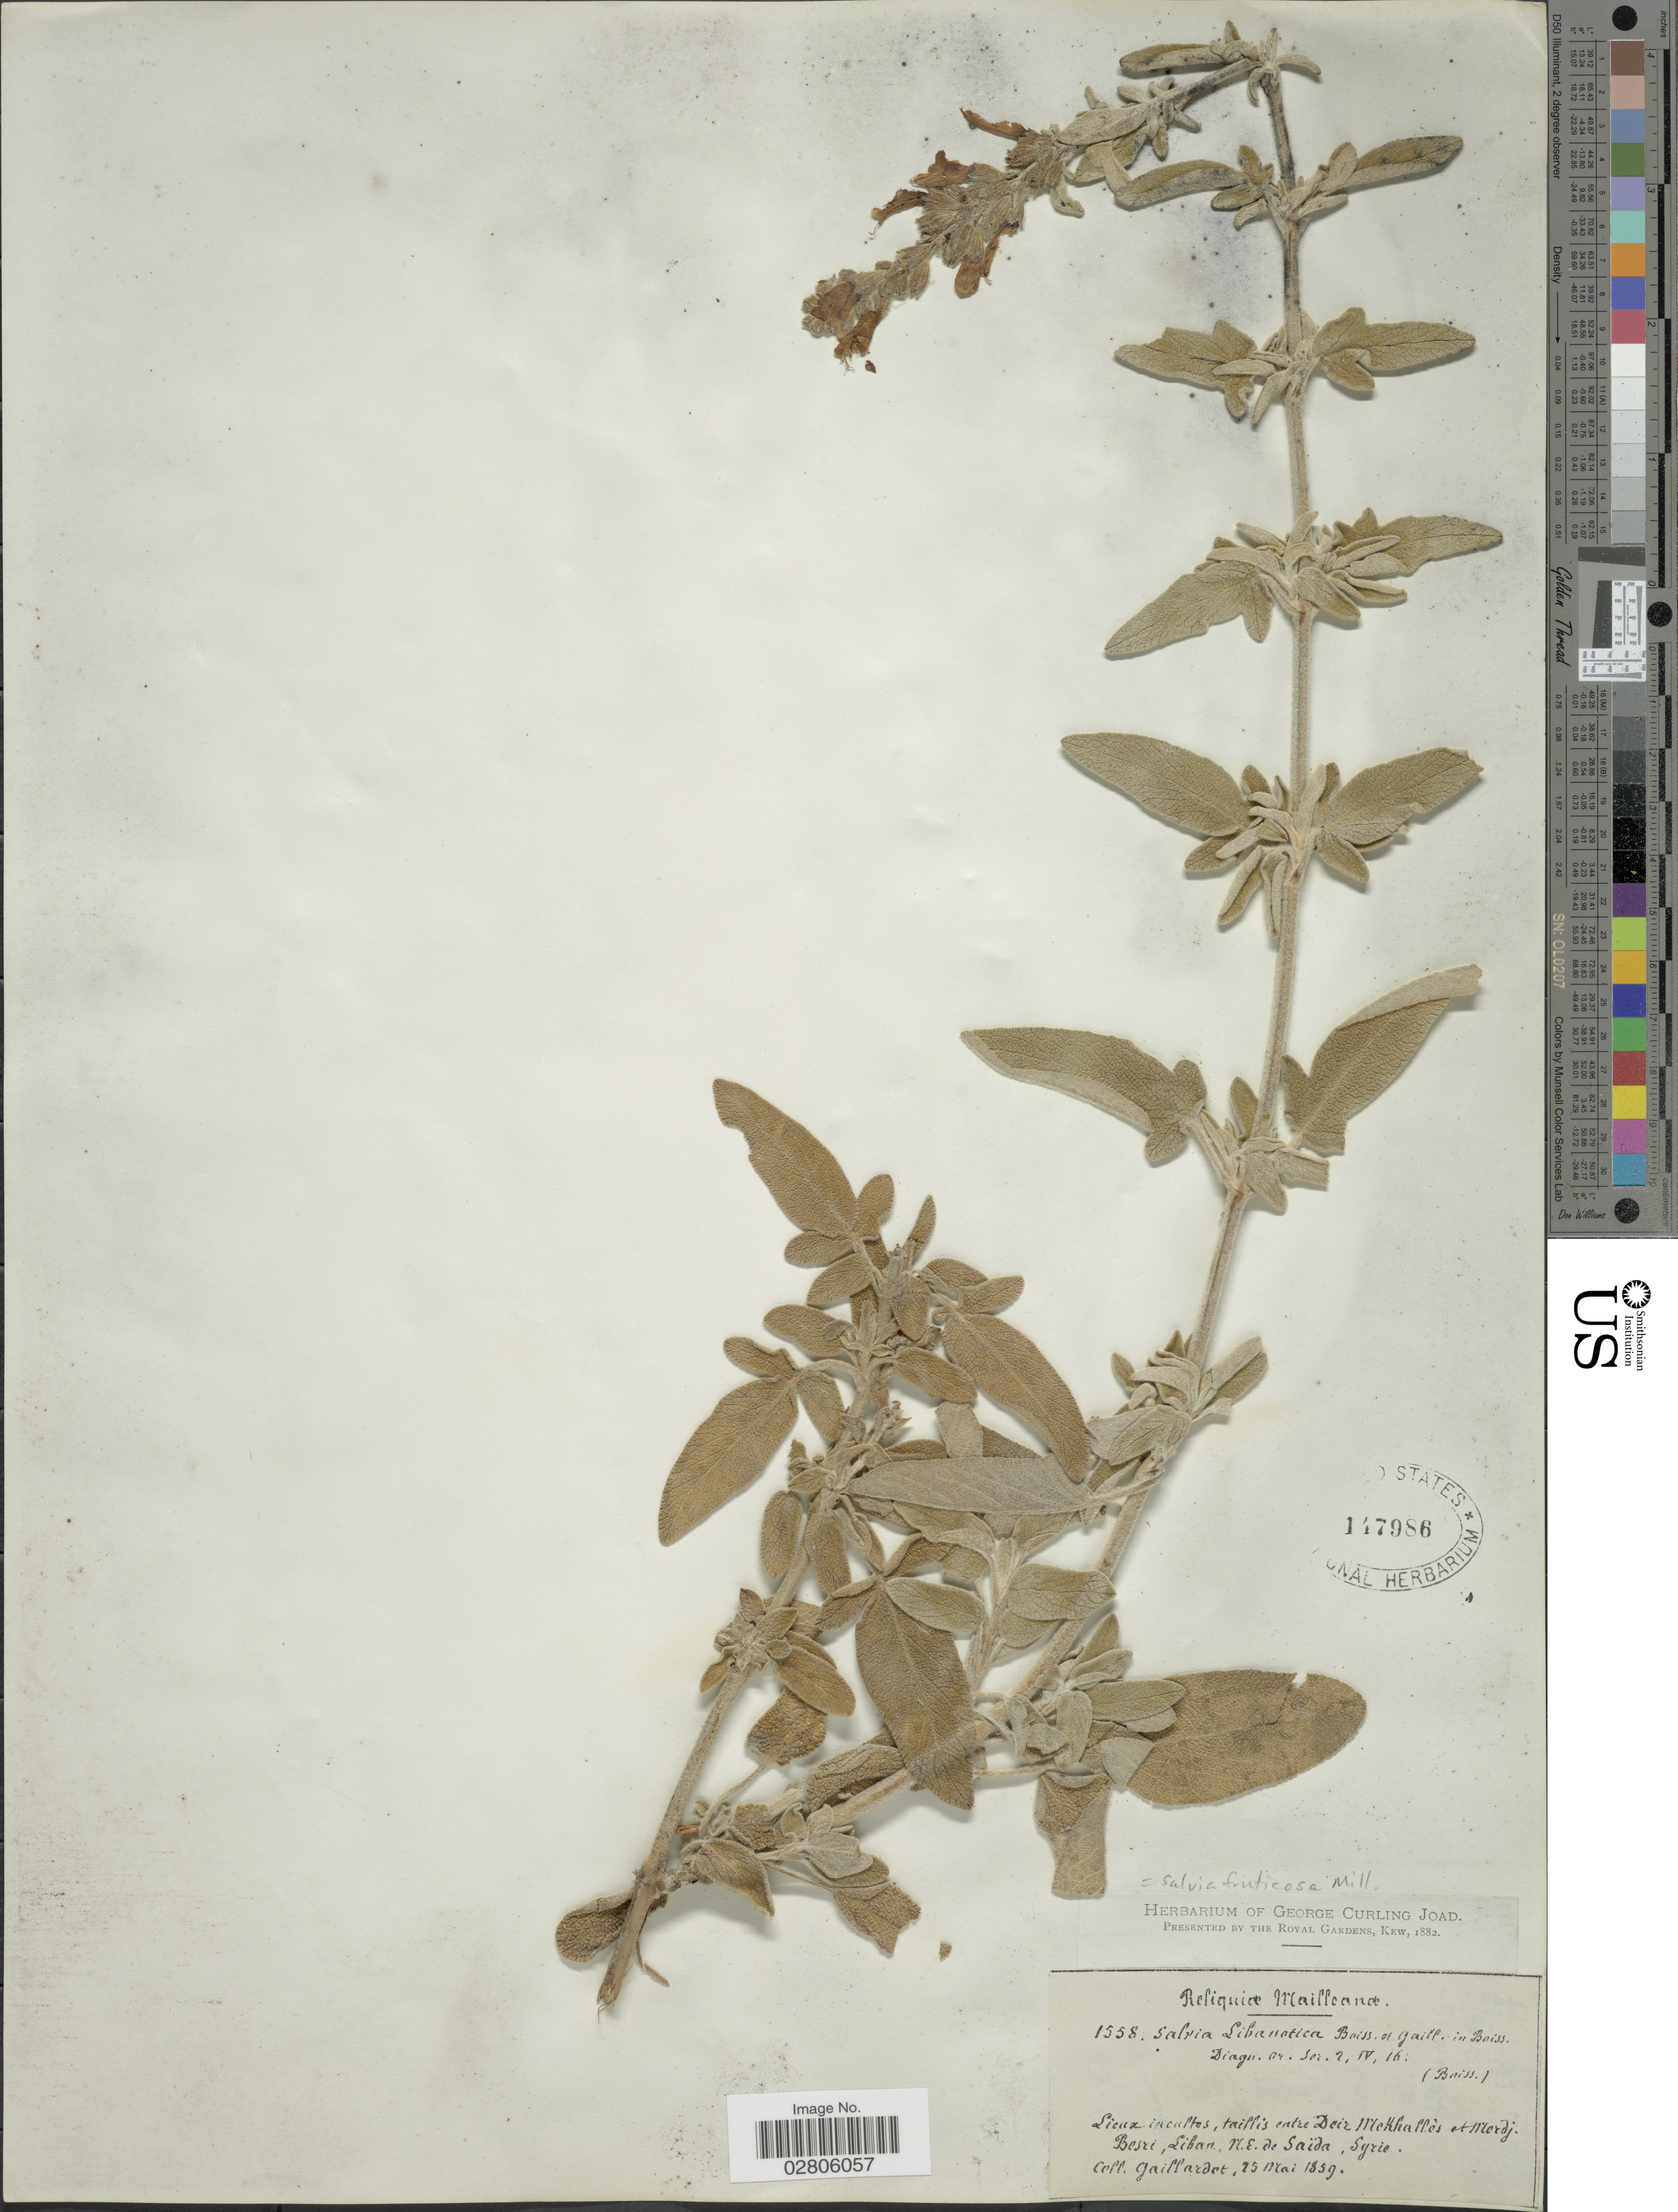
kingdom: Plantae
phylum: Tracheophyta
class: Magnoliopsida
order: Lamiales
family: Lamiaceae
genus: Salvia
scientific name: Salvia fruticosa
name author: Mill.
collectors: Gaillardot, --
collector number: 1558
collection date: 1859-05-25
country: Syria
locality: Lieux incultos, tailles entre Doir Mekhallés et Mordj. Besri [interpreted], Lihan [interpreted], N.E. de Saïda.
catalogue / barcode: US 147986